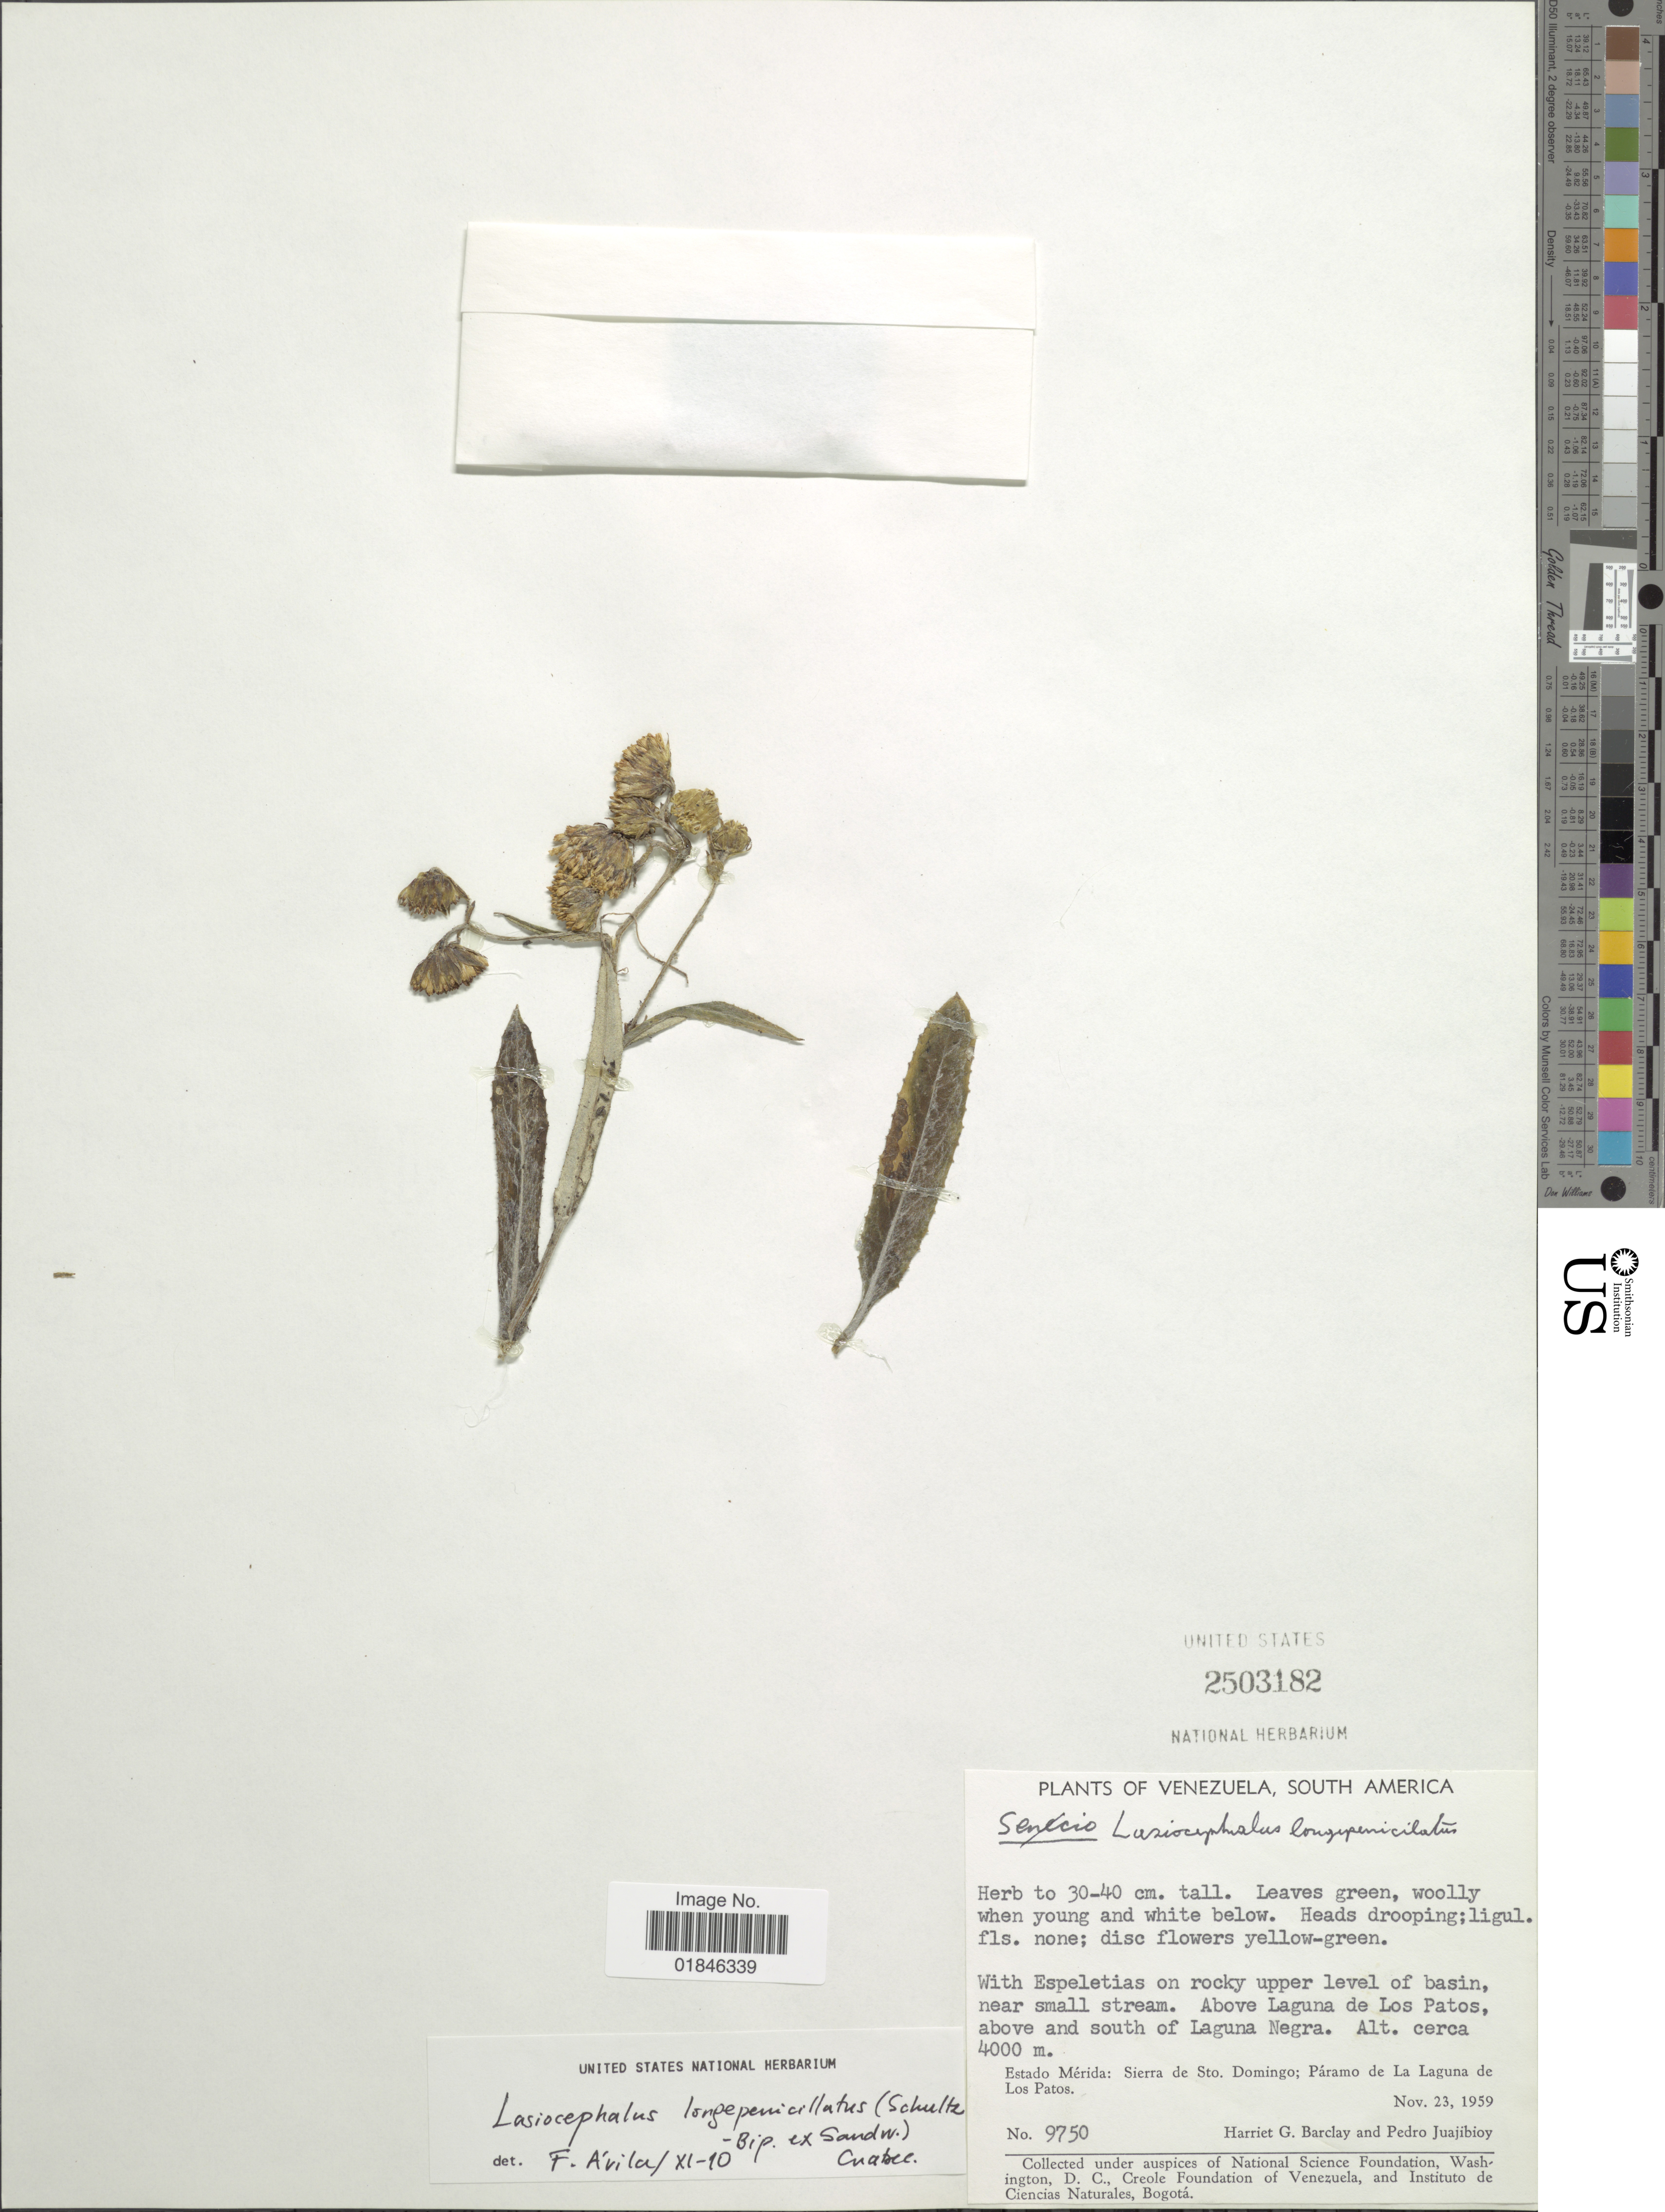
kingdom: Plantae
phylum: Tracheophyta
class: Magnoliopsida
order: Asterales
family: Asteraceae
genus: Senecio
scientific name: Senecio longepenicillatus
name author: Sch. Bip. ex Sandw.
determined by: Salomon, Luciana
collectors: H. G. Barclay & P. Juaijibioy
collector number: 9750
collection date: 1959-11-23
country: Venezuela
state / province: Mérida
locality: Above Laguna de Los Patos above and south of Laguna Negra. Estad Merida: Sierra de Santo Domingo; Paramo de La Laguna de Los Patos.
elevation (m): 4000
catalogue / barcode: US 2503182